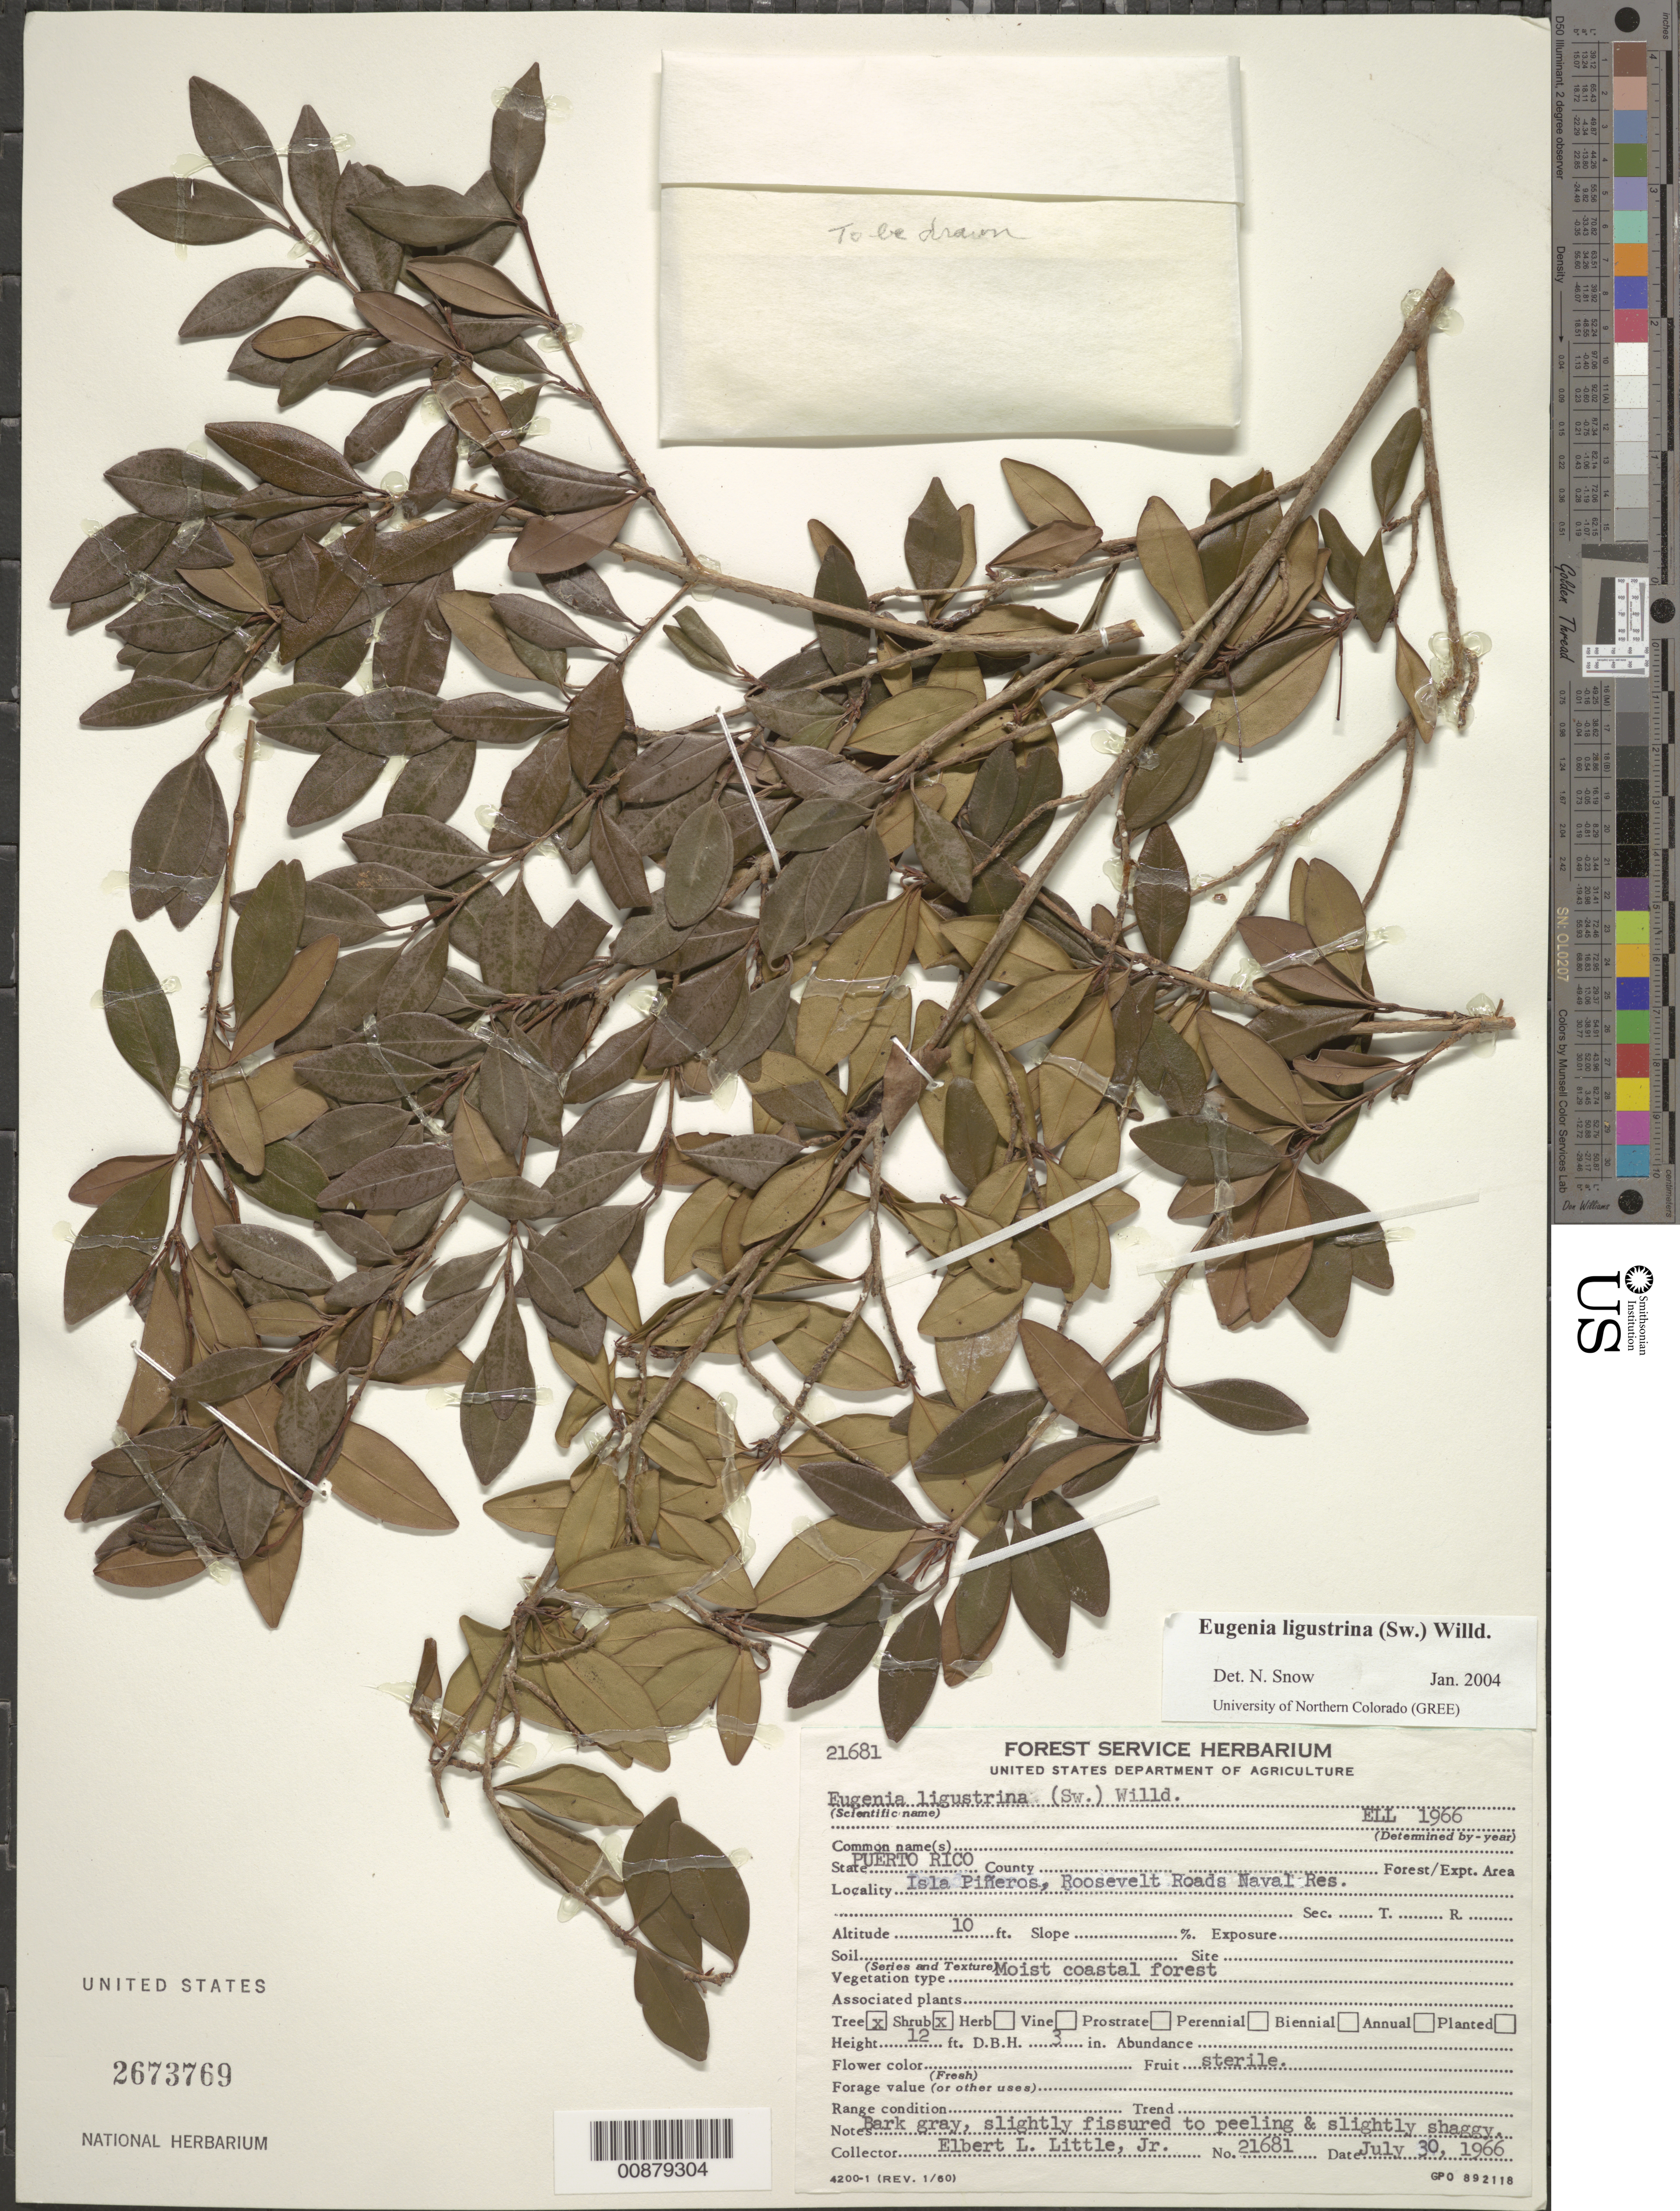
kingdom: Plantae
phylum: Tracheophyta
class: Magnoliopsida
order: Myrtales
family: Myrtaceae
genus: Eugenia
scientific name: Eugenia ligustrina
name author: (Sw.) Willd.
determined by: Snow, N. W.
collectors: E. L. Little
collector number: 21681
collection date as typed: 30 Jul 1966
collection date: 1966-07-30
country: Puerto Rico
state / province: Ceiba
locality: Isla Piñeros, Roosevelt Roads Naval Res.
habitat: Moist coastal forest.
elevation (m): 3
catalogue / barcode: US 2673769